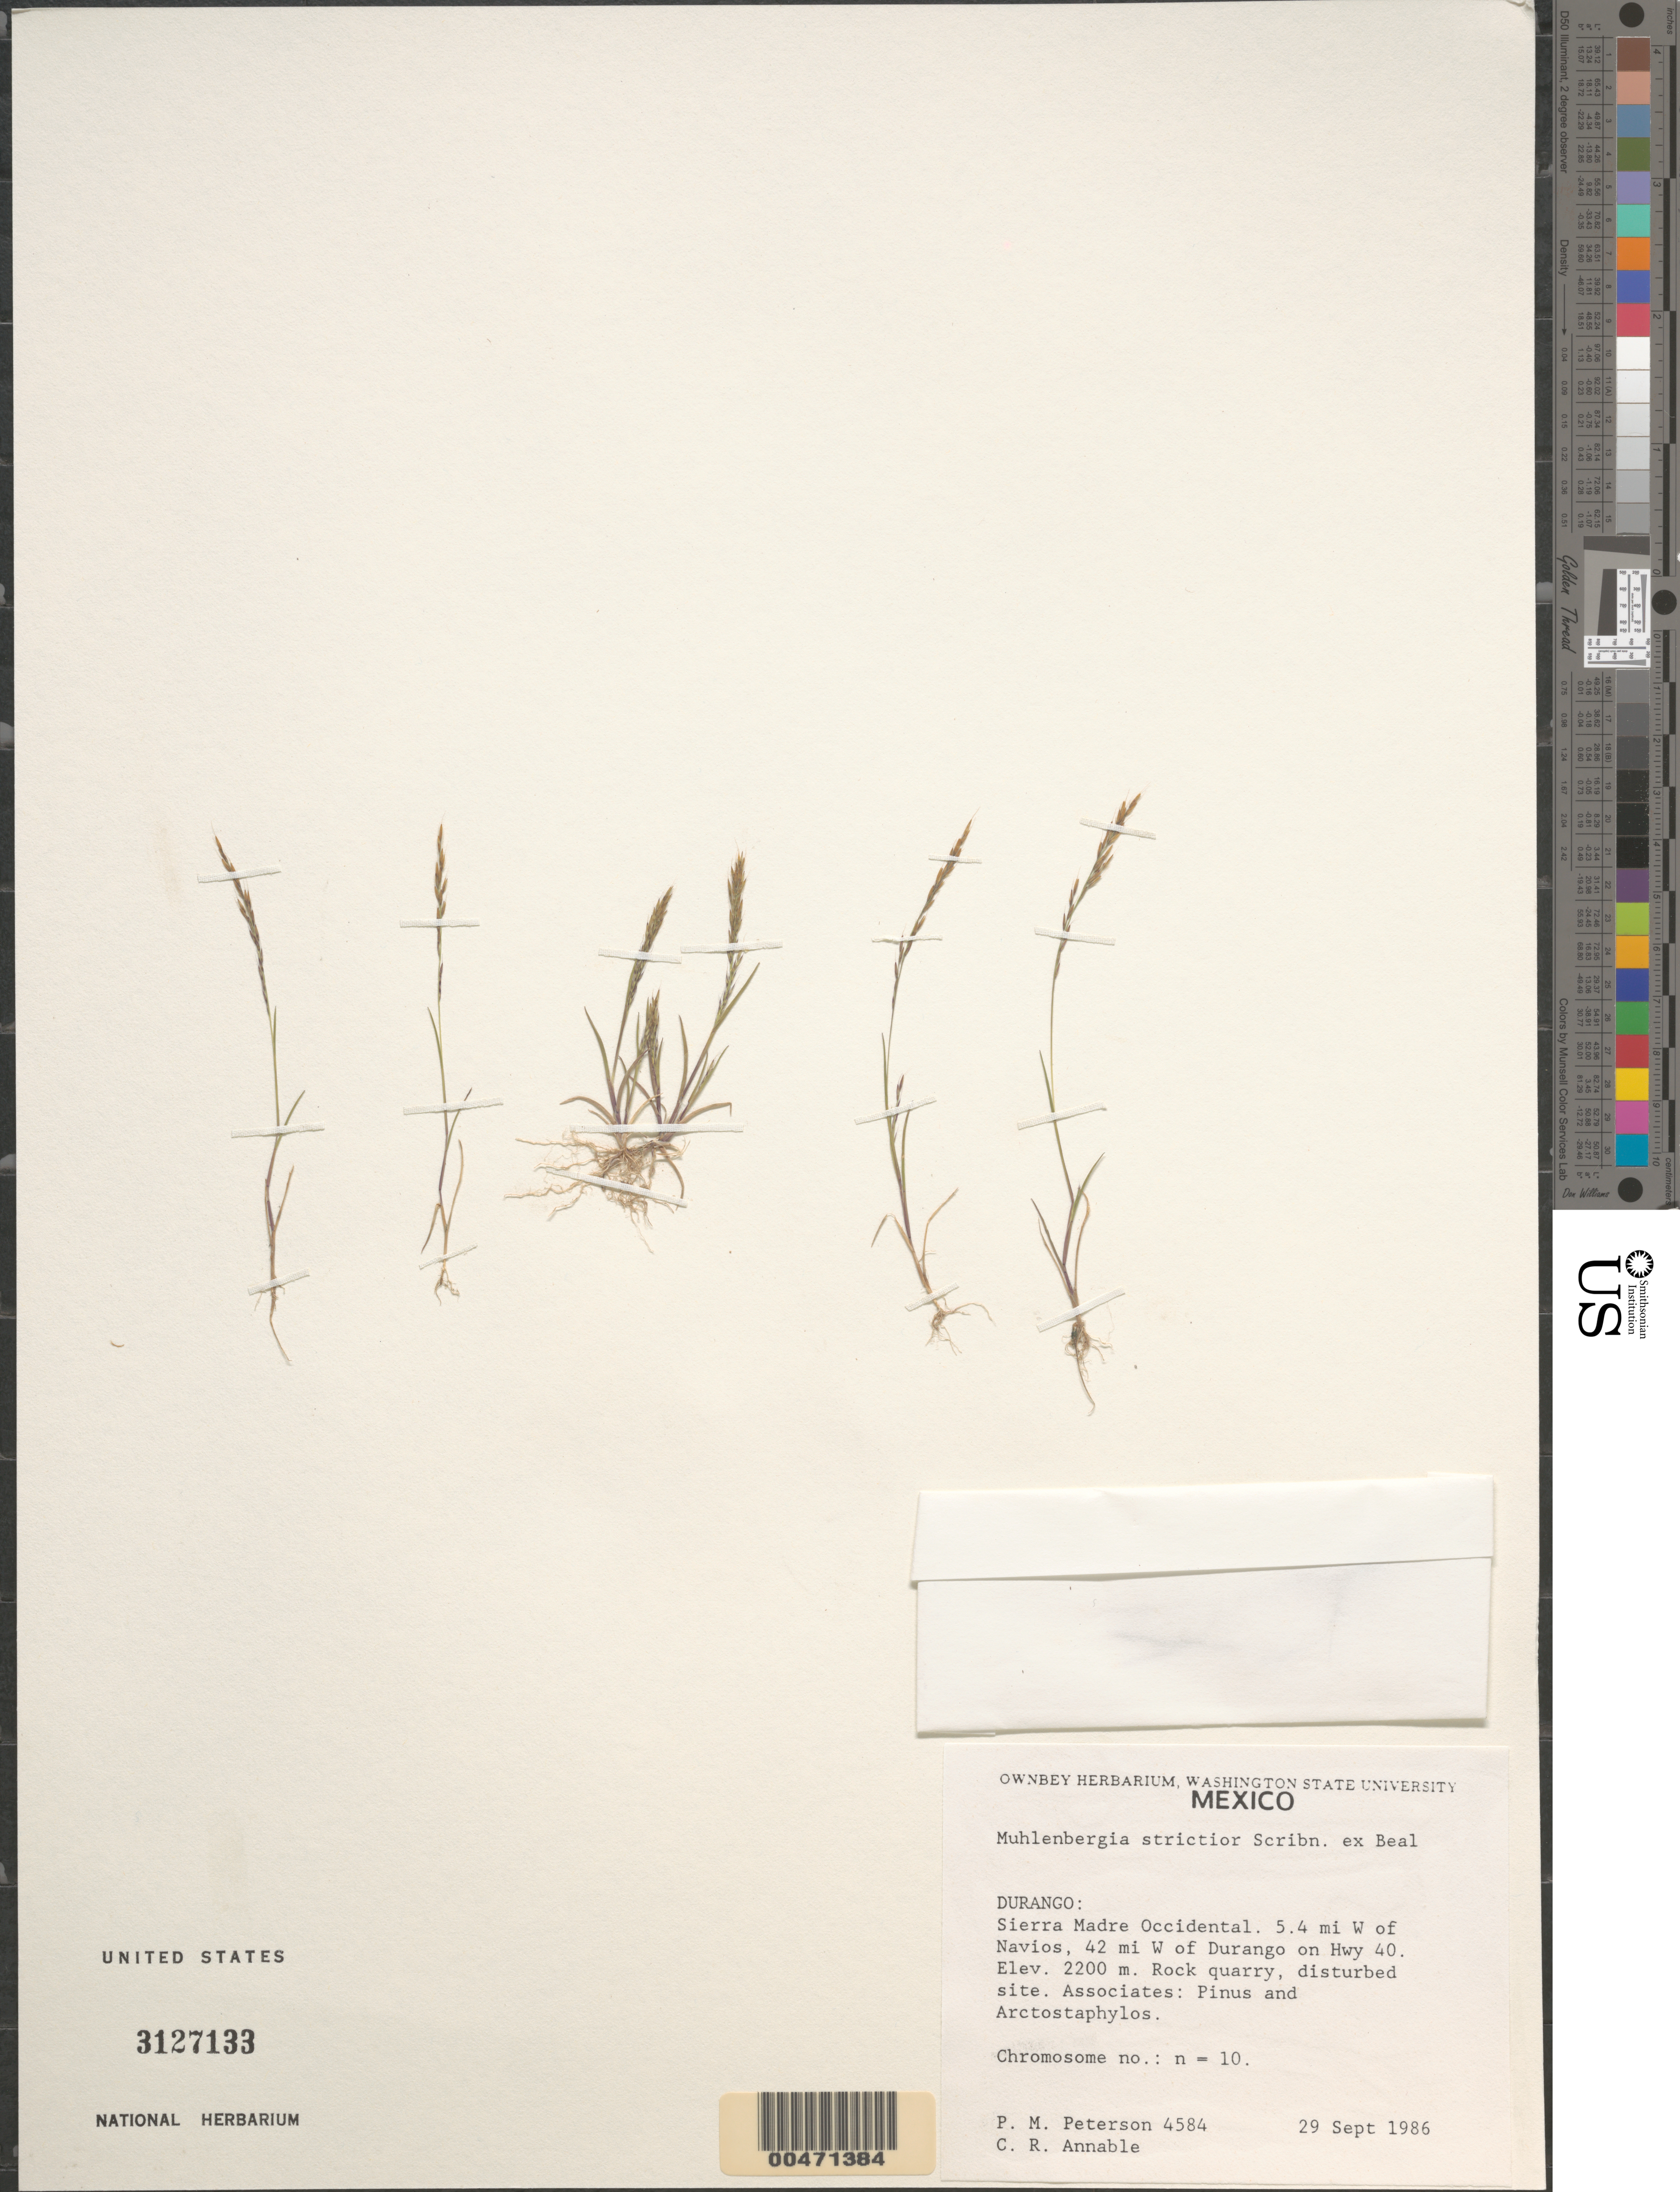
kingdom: Plantae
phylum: Tracheophyta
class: Liliopsida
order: Poales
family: Poaceae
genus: Muhlenbergia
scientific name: Muhlenbergia strictior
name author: Scribn. ex W.J. Beal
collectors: P. M. Peterson & C. R. Annable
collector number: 04584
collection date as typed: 29 Sep 1986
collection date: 1986-09-29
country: Mexico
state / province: Durango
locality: Sierra Madre Occidental, 5.4 miles W of Navios, 42 miles W of Durango on Hwy 45.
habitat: Rock quarry, disturbed site. Associated with Pinus and Arctostaphylos.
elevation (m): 2200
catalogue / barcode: US 3127133